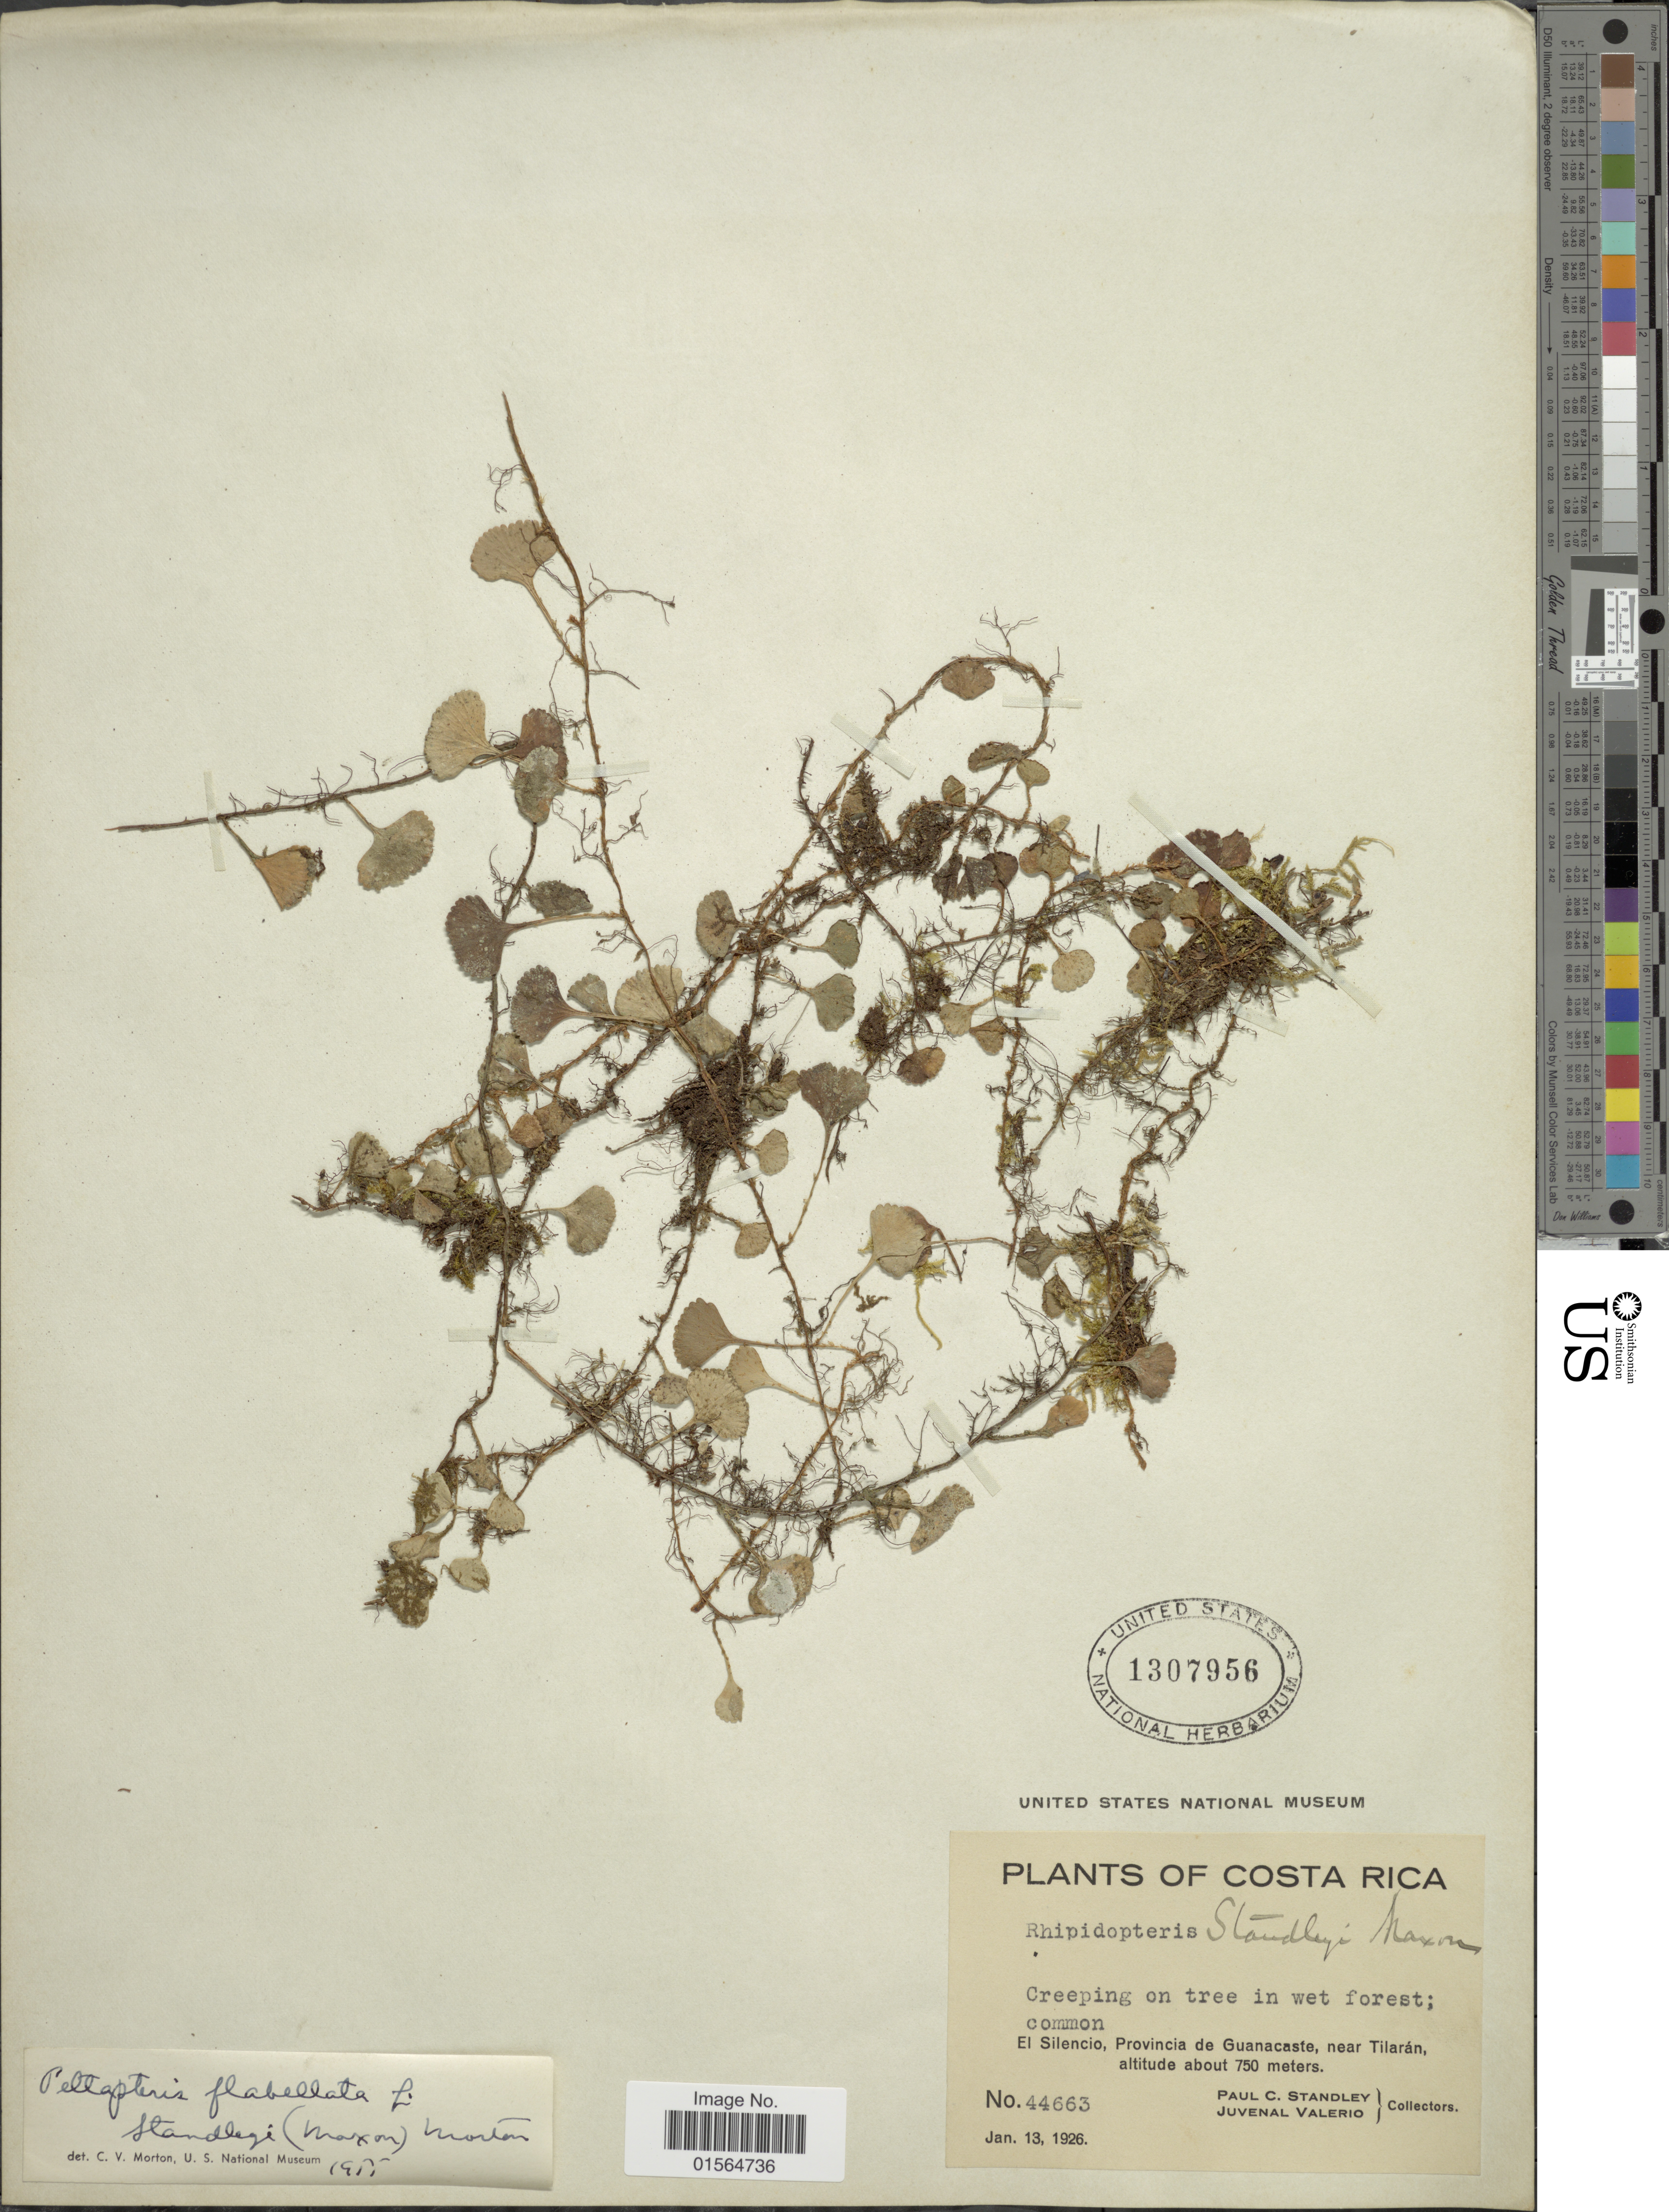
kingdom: Plantae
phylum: Tracheophyta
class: Polypodiopsida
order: Polypodiales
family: Dryopteridaceae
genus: Elaphoglossum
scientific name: Elaphoglossum peltatum f. standleyi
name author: (Maxon) Mickel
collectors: P. C. Standley & J. Valerio R.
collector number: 44663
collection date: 1926-01-13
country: Costa Rica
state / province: Guanacaste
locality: El Silencio, near Tilaran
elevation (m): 750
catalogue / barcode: US 1307956